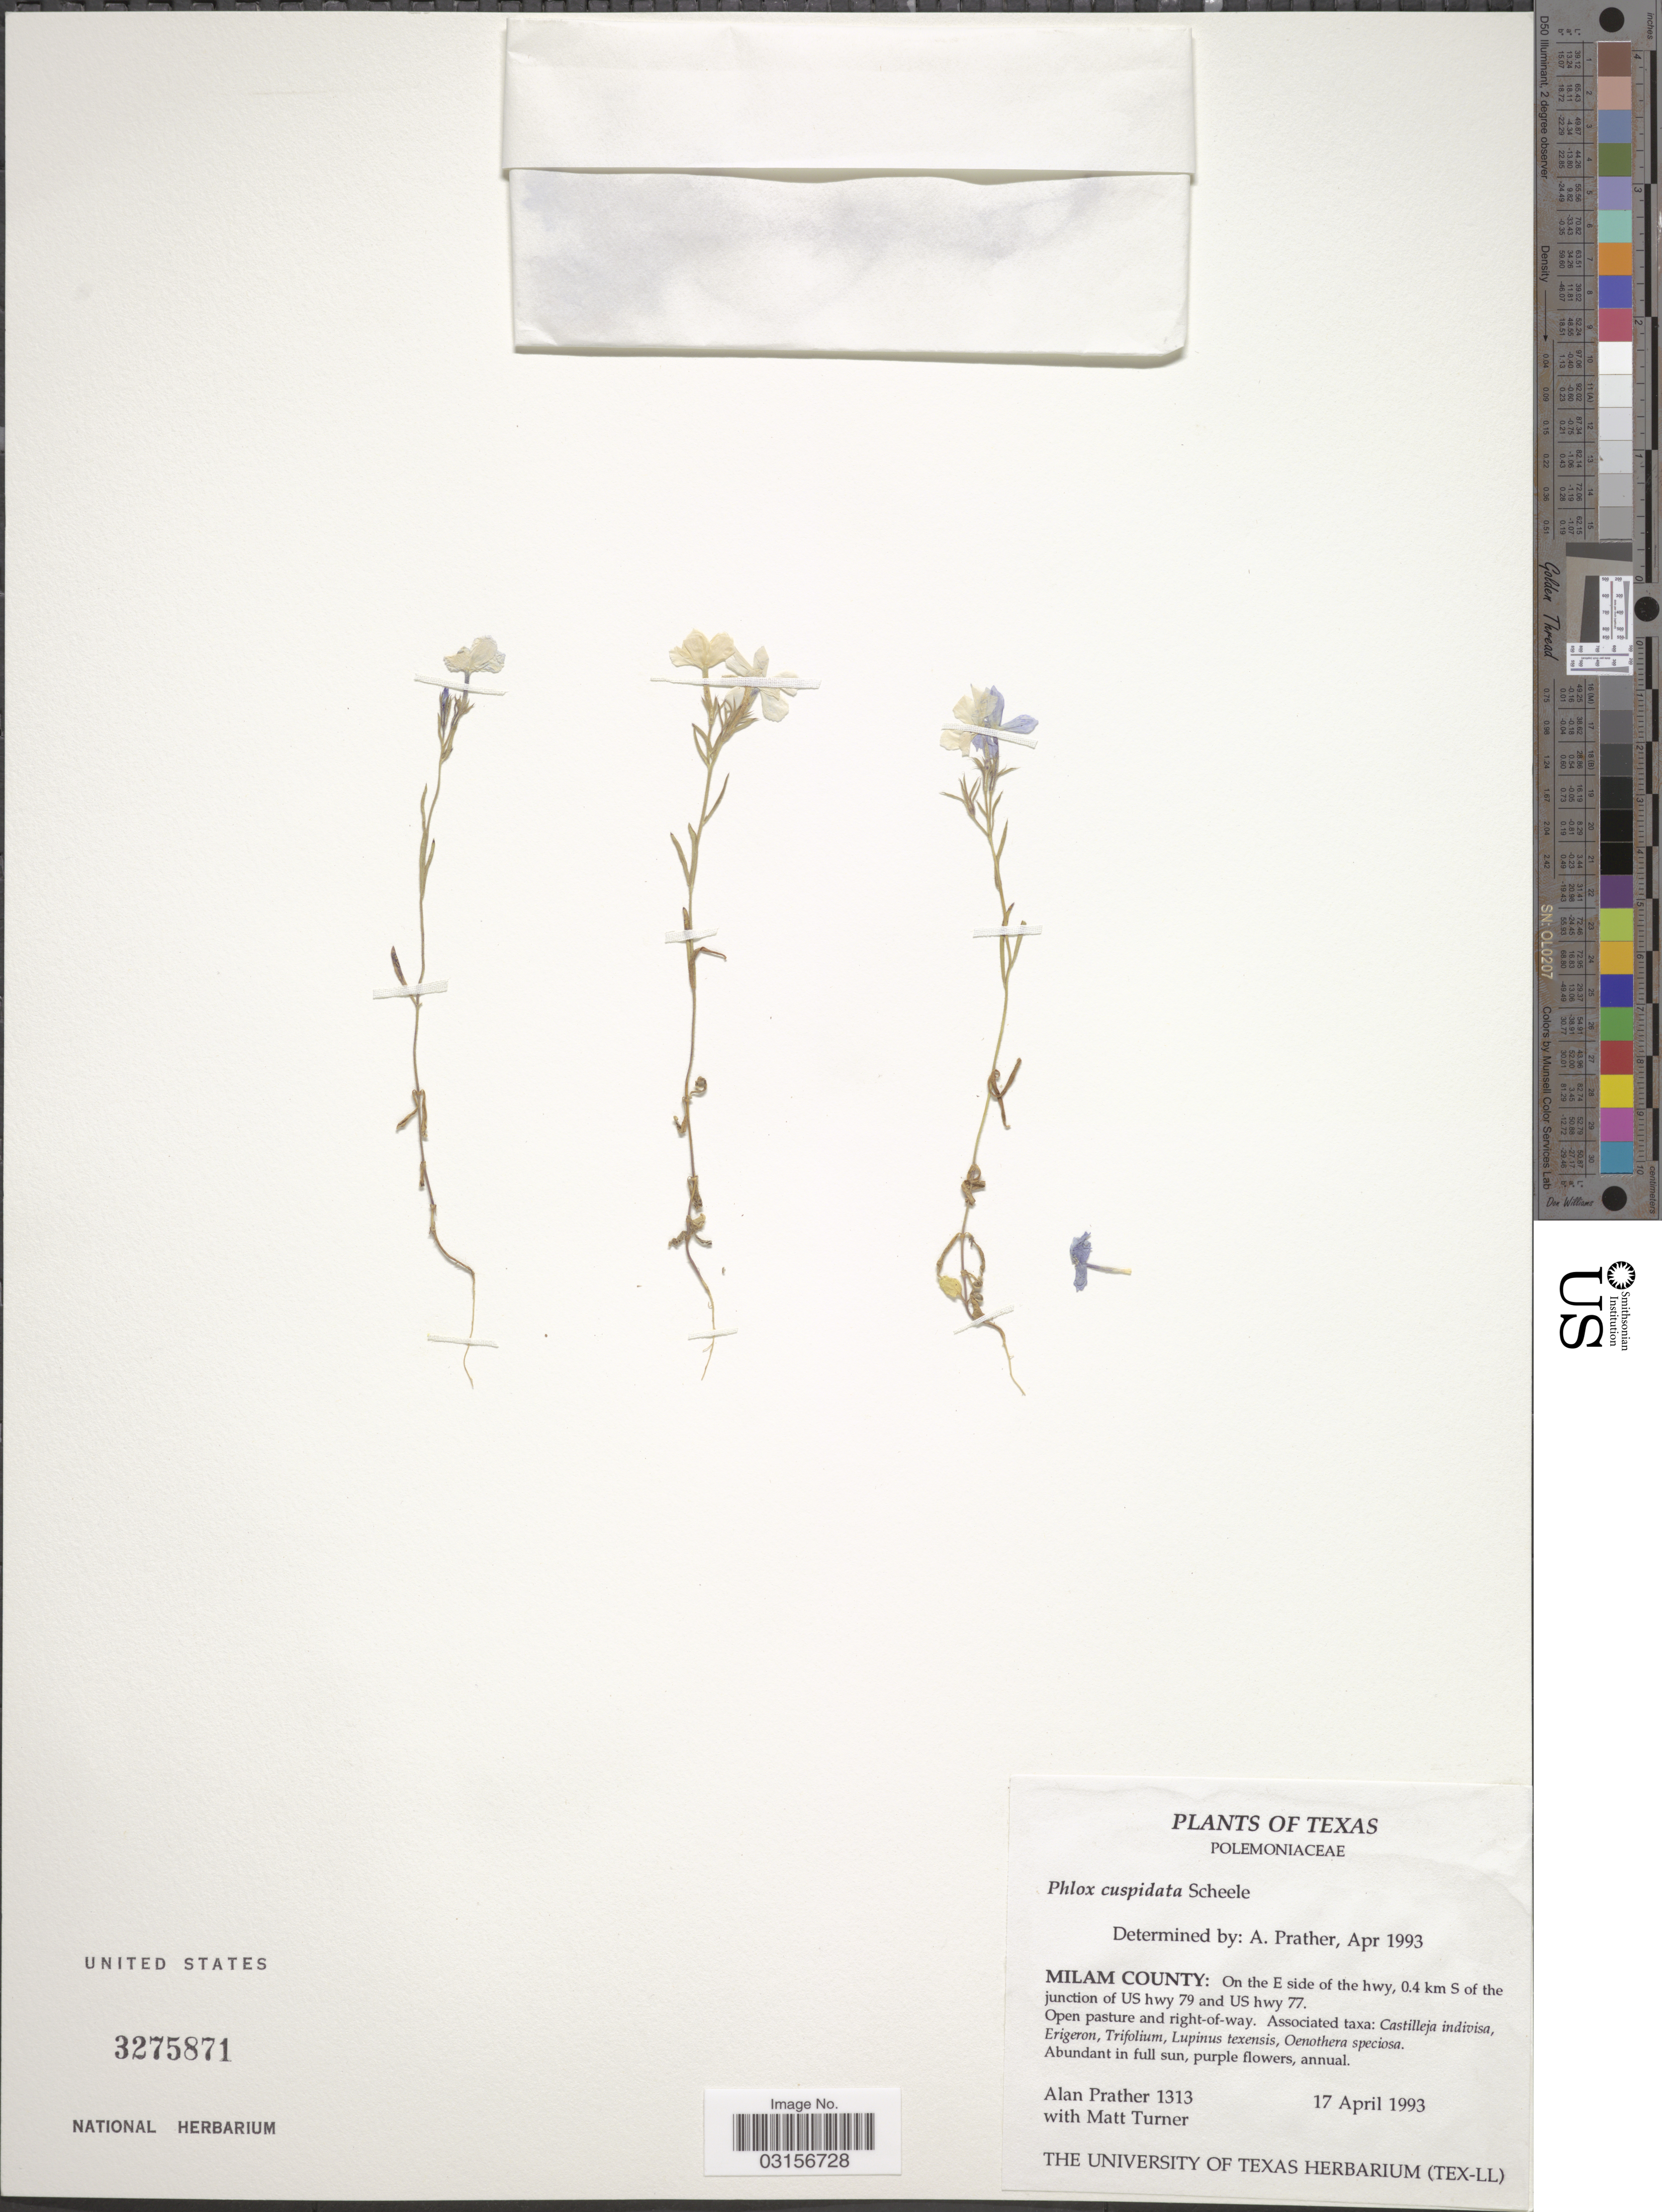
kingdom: Plantae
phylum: Tracheophyta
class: Magnoliopsida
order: Ericales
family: Polemoniaceae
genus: Phlox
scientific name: Phlox cuspidata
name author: Scheele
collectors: L. A. Prather & M. W. Turner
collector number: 1313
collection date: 1993-04-17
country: United States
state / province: Texas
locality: Milam County: On the E side of the hwy, 0.4 km S of the junction of US hwy 79 and US hwy 77.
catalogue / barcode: US 3275871